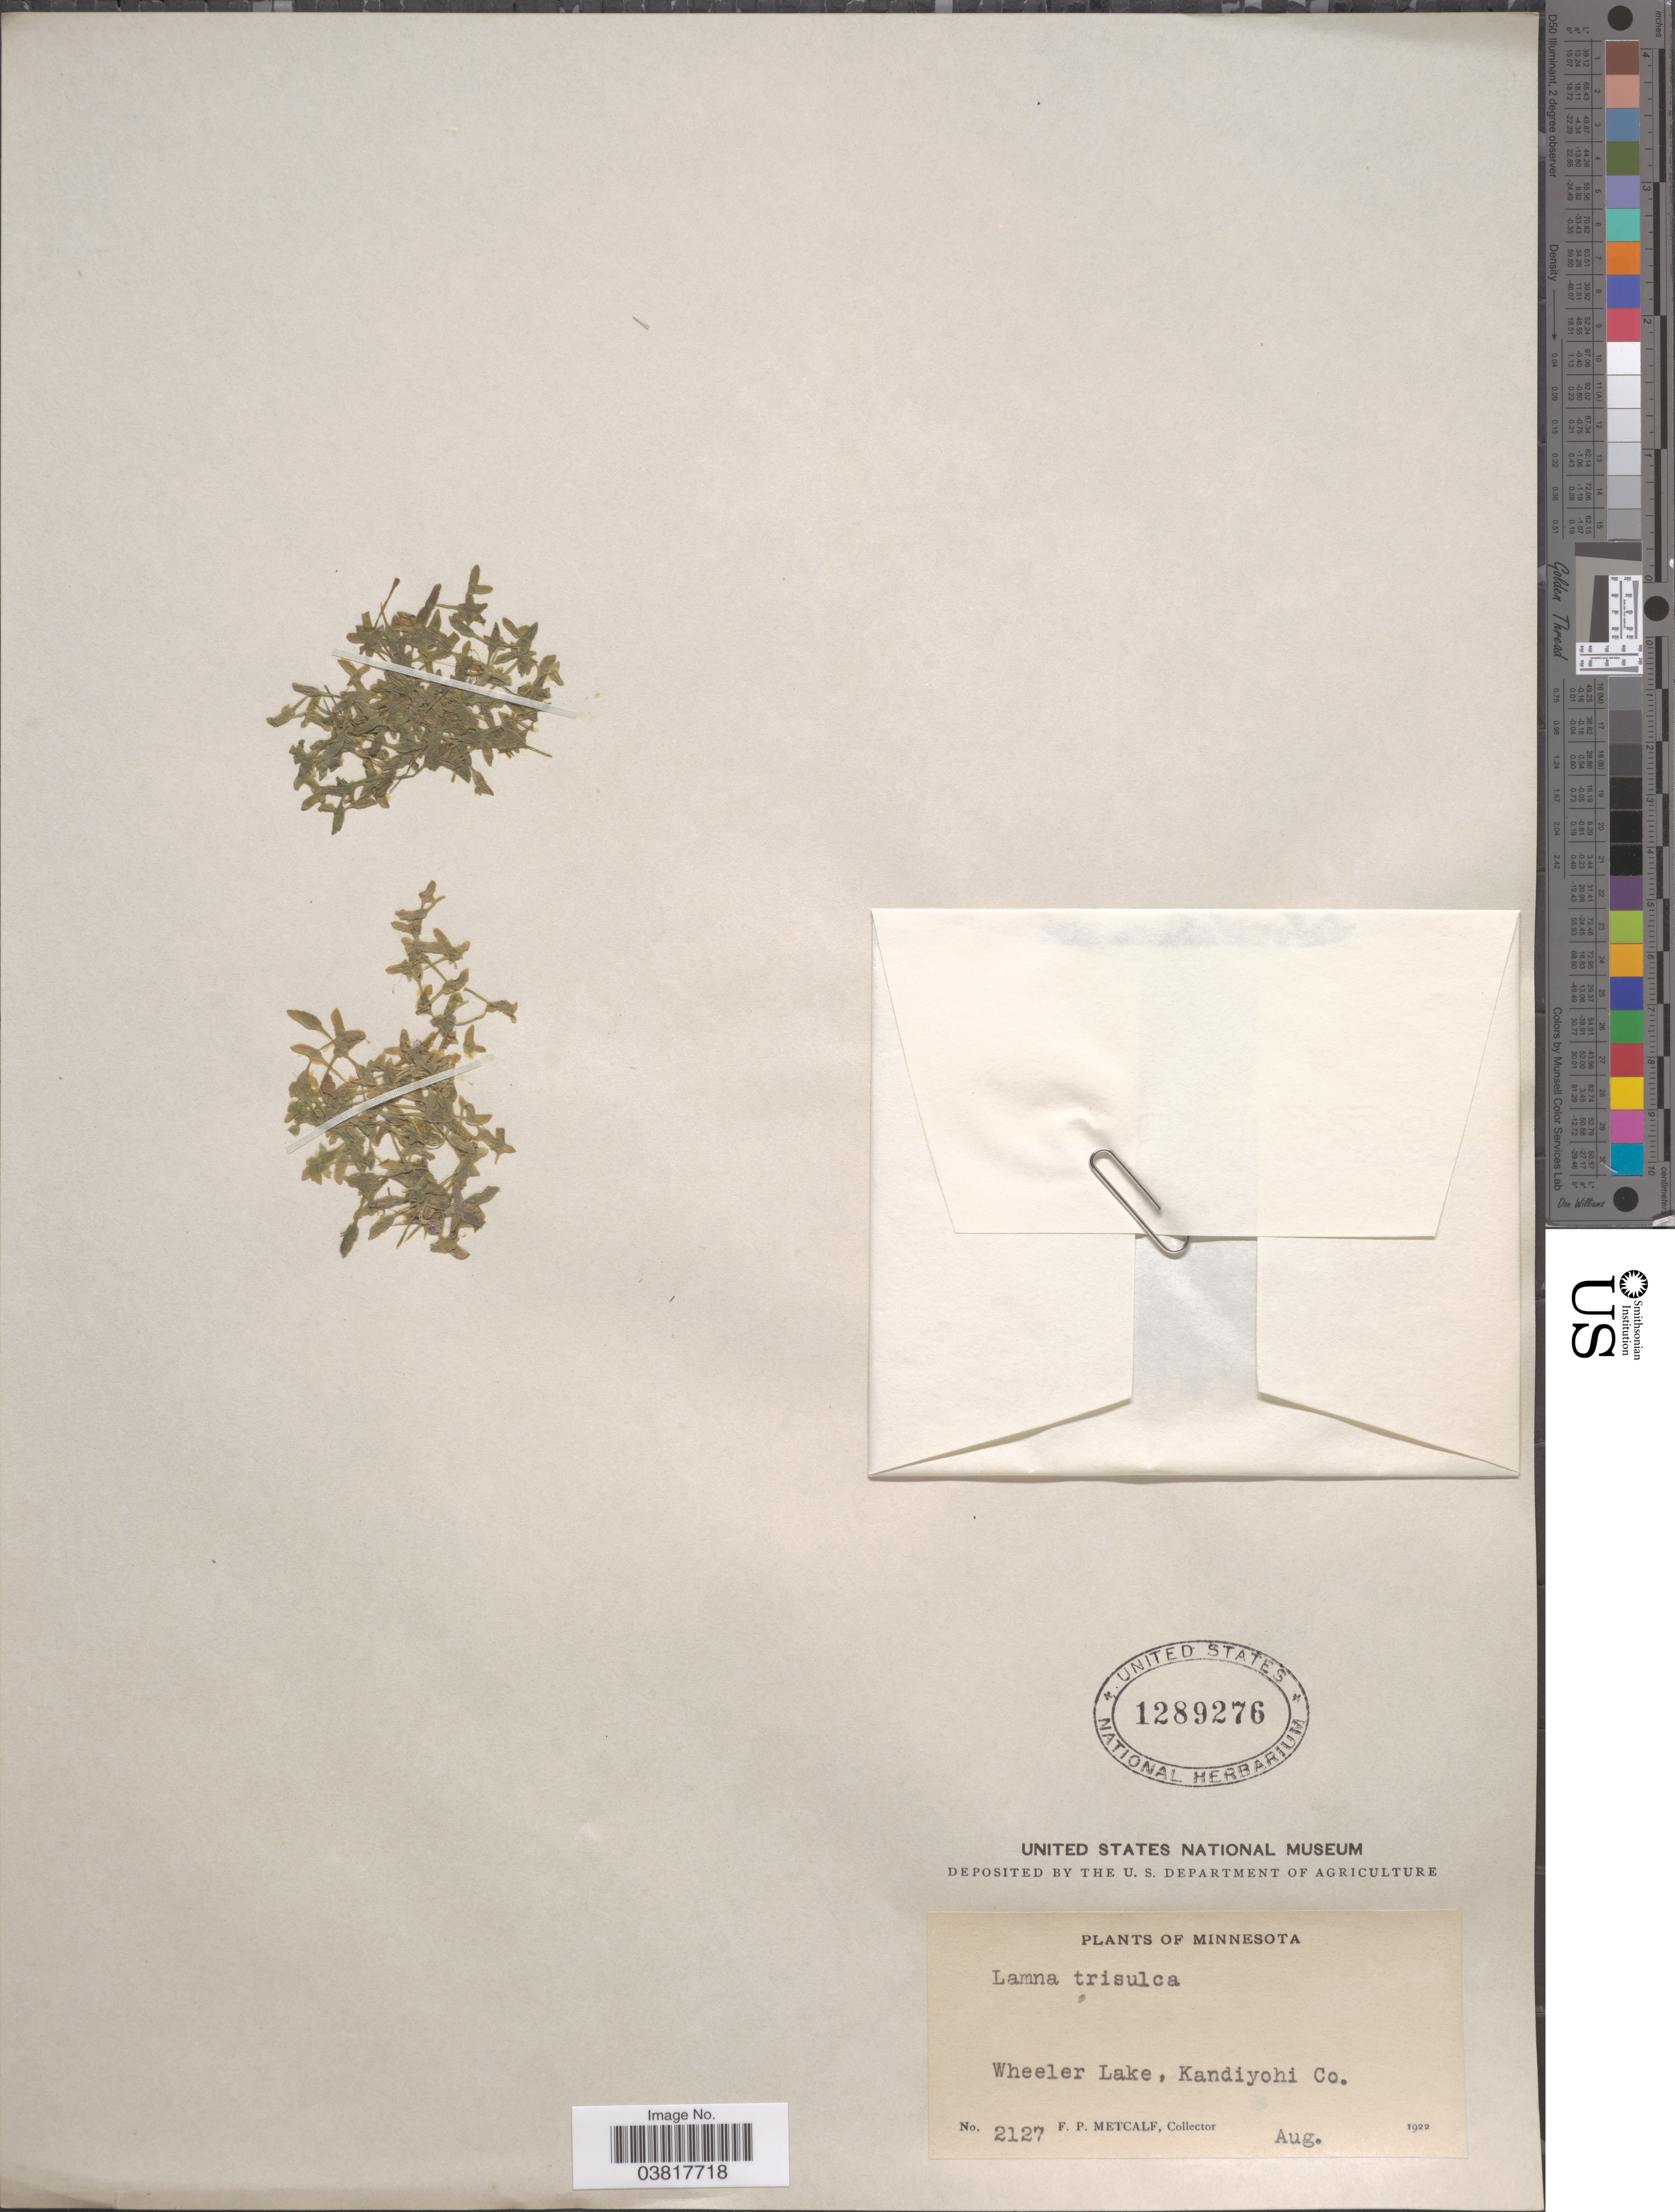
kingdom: Plantae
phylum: Tracheophyta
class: Liliopsida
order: Alismatales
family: Araceae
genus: Lemna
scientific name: Lemna trisulca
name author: L.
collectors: F. Metcalf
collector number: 2127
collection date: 1922-08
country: United States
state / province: Minnesota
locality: Wheeler Lake, Kandiyohi Co.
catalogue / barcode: US 1289276